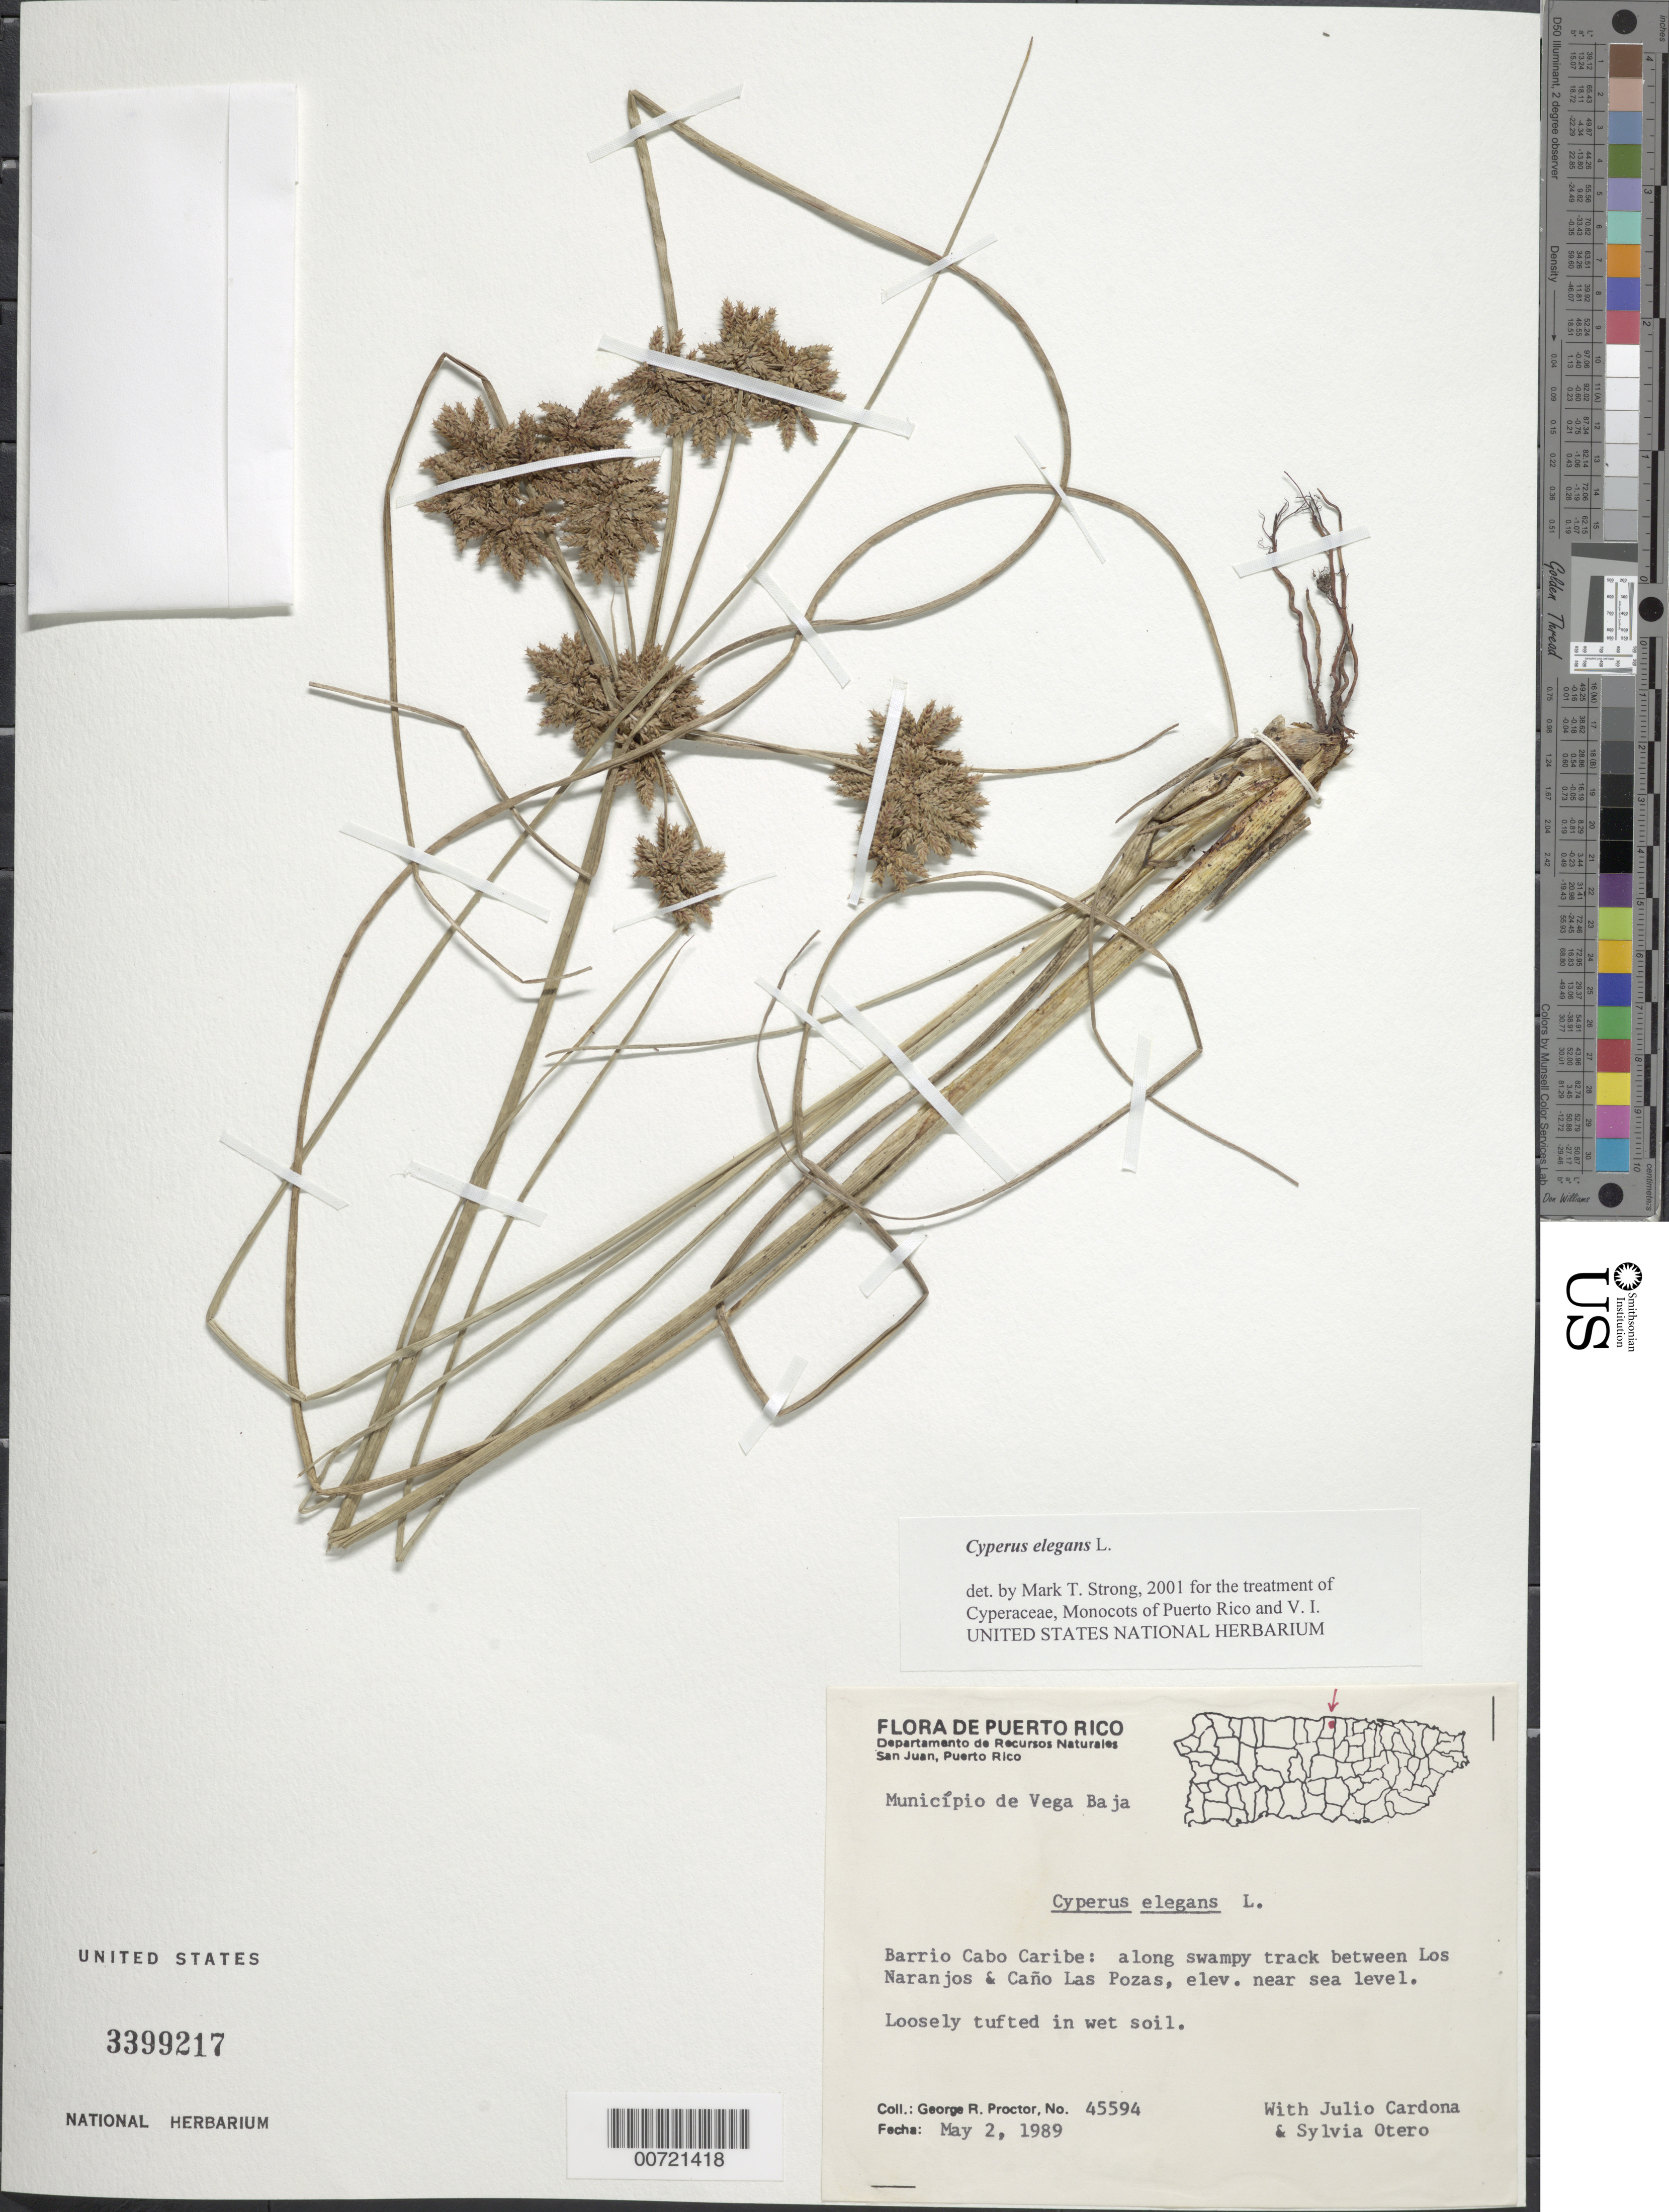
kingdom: Plantae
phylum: Tracheophyta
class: Liliopsida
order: Poales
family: Cyperaceae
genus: Cyperus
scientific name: Cyperus elegans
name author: L.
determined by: Strong, M. T., (US), Smithsonian Institution - National Museum of Natural History (UNITED STATES)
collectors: G. R. Proctor, J. Cardon & S. Otero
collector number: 45594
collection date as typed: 02 May 1989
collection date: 1989-05-02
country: Puerto Rico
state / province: Vega Baja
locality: Vega Baja: Barrio Cabo Caribe, along swampy track between Los Naranjos and Caño Las Pozas.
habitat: In wet soil.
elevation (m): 0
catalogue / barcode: US 3399217